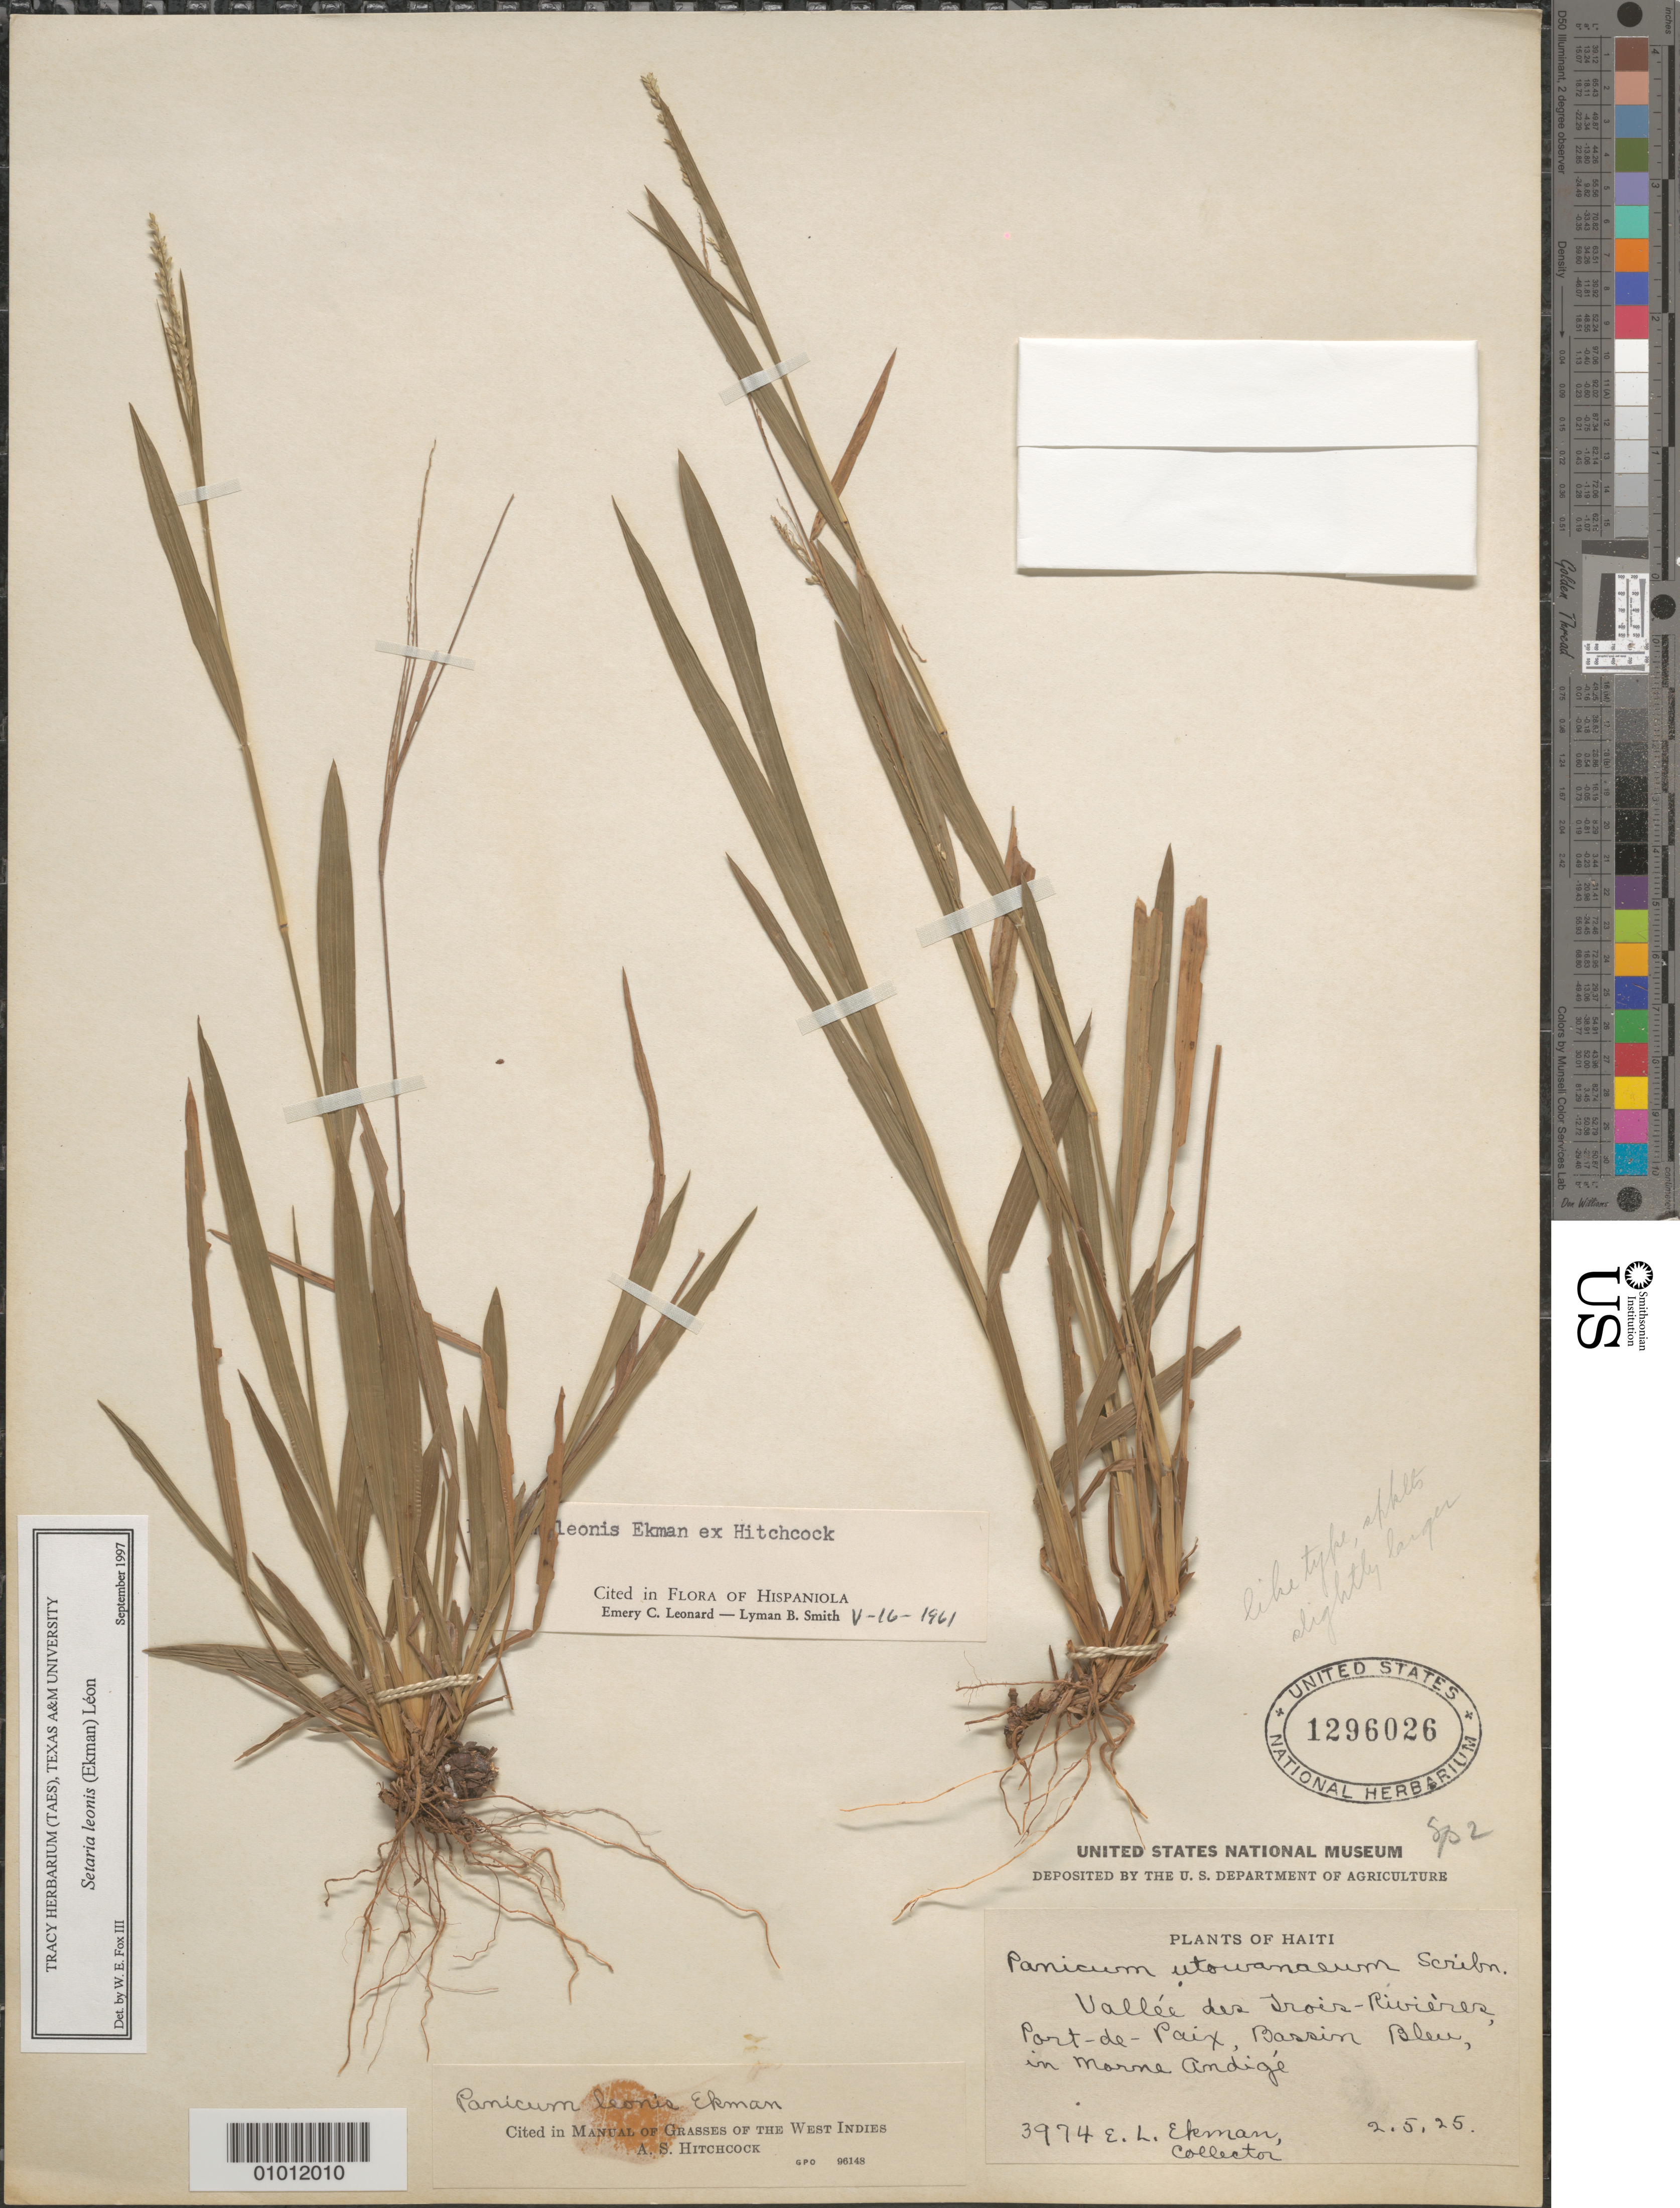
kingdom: Plantae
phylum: Tracheophyta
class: Liliopsida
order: Poales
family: Poaceae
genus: Setaria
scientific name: Setaria leonis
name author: (Ekman) León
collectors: E. L. Ekman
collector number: H 3974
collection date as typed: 02 May 1925 or 05 Feb 1925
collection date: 1925-02-05 or 1925-05-02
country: Haiti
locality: Port-de-Paix, Bassin Bleu in Marne Andige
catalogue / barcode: US 1296026